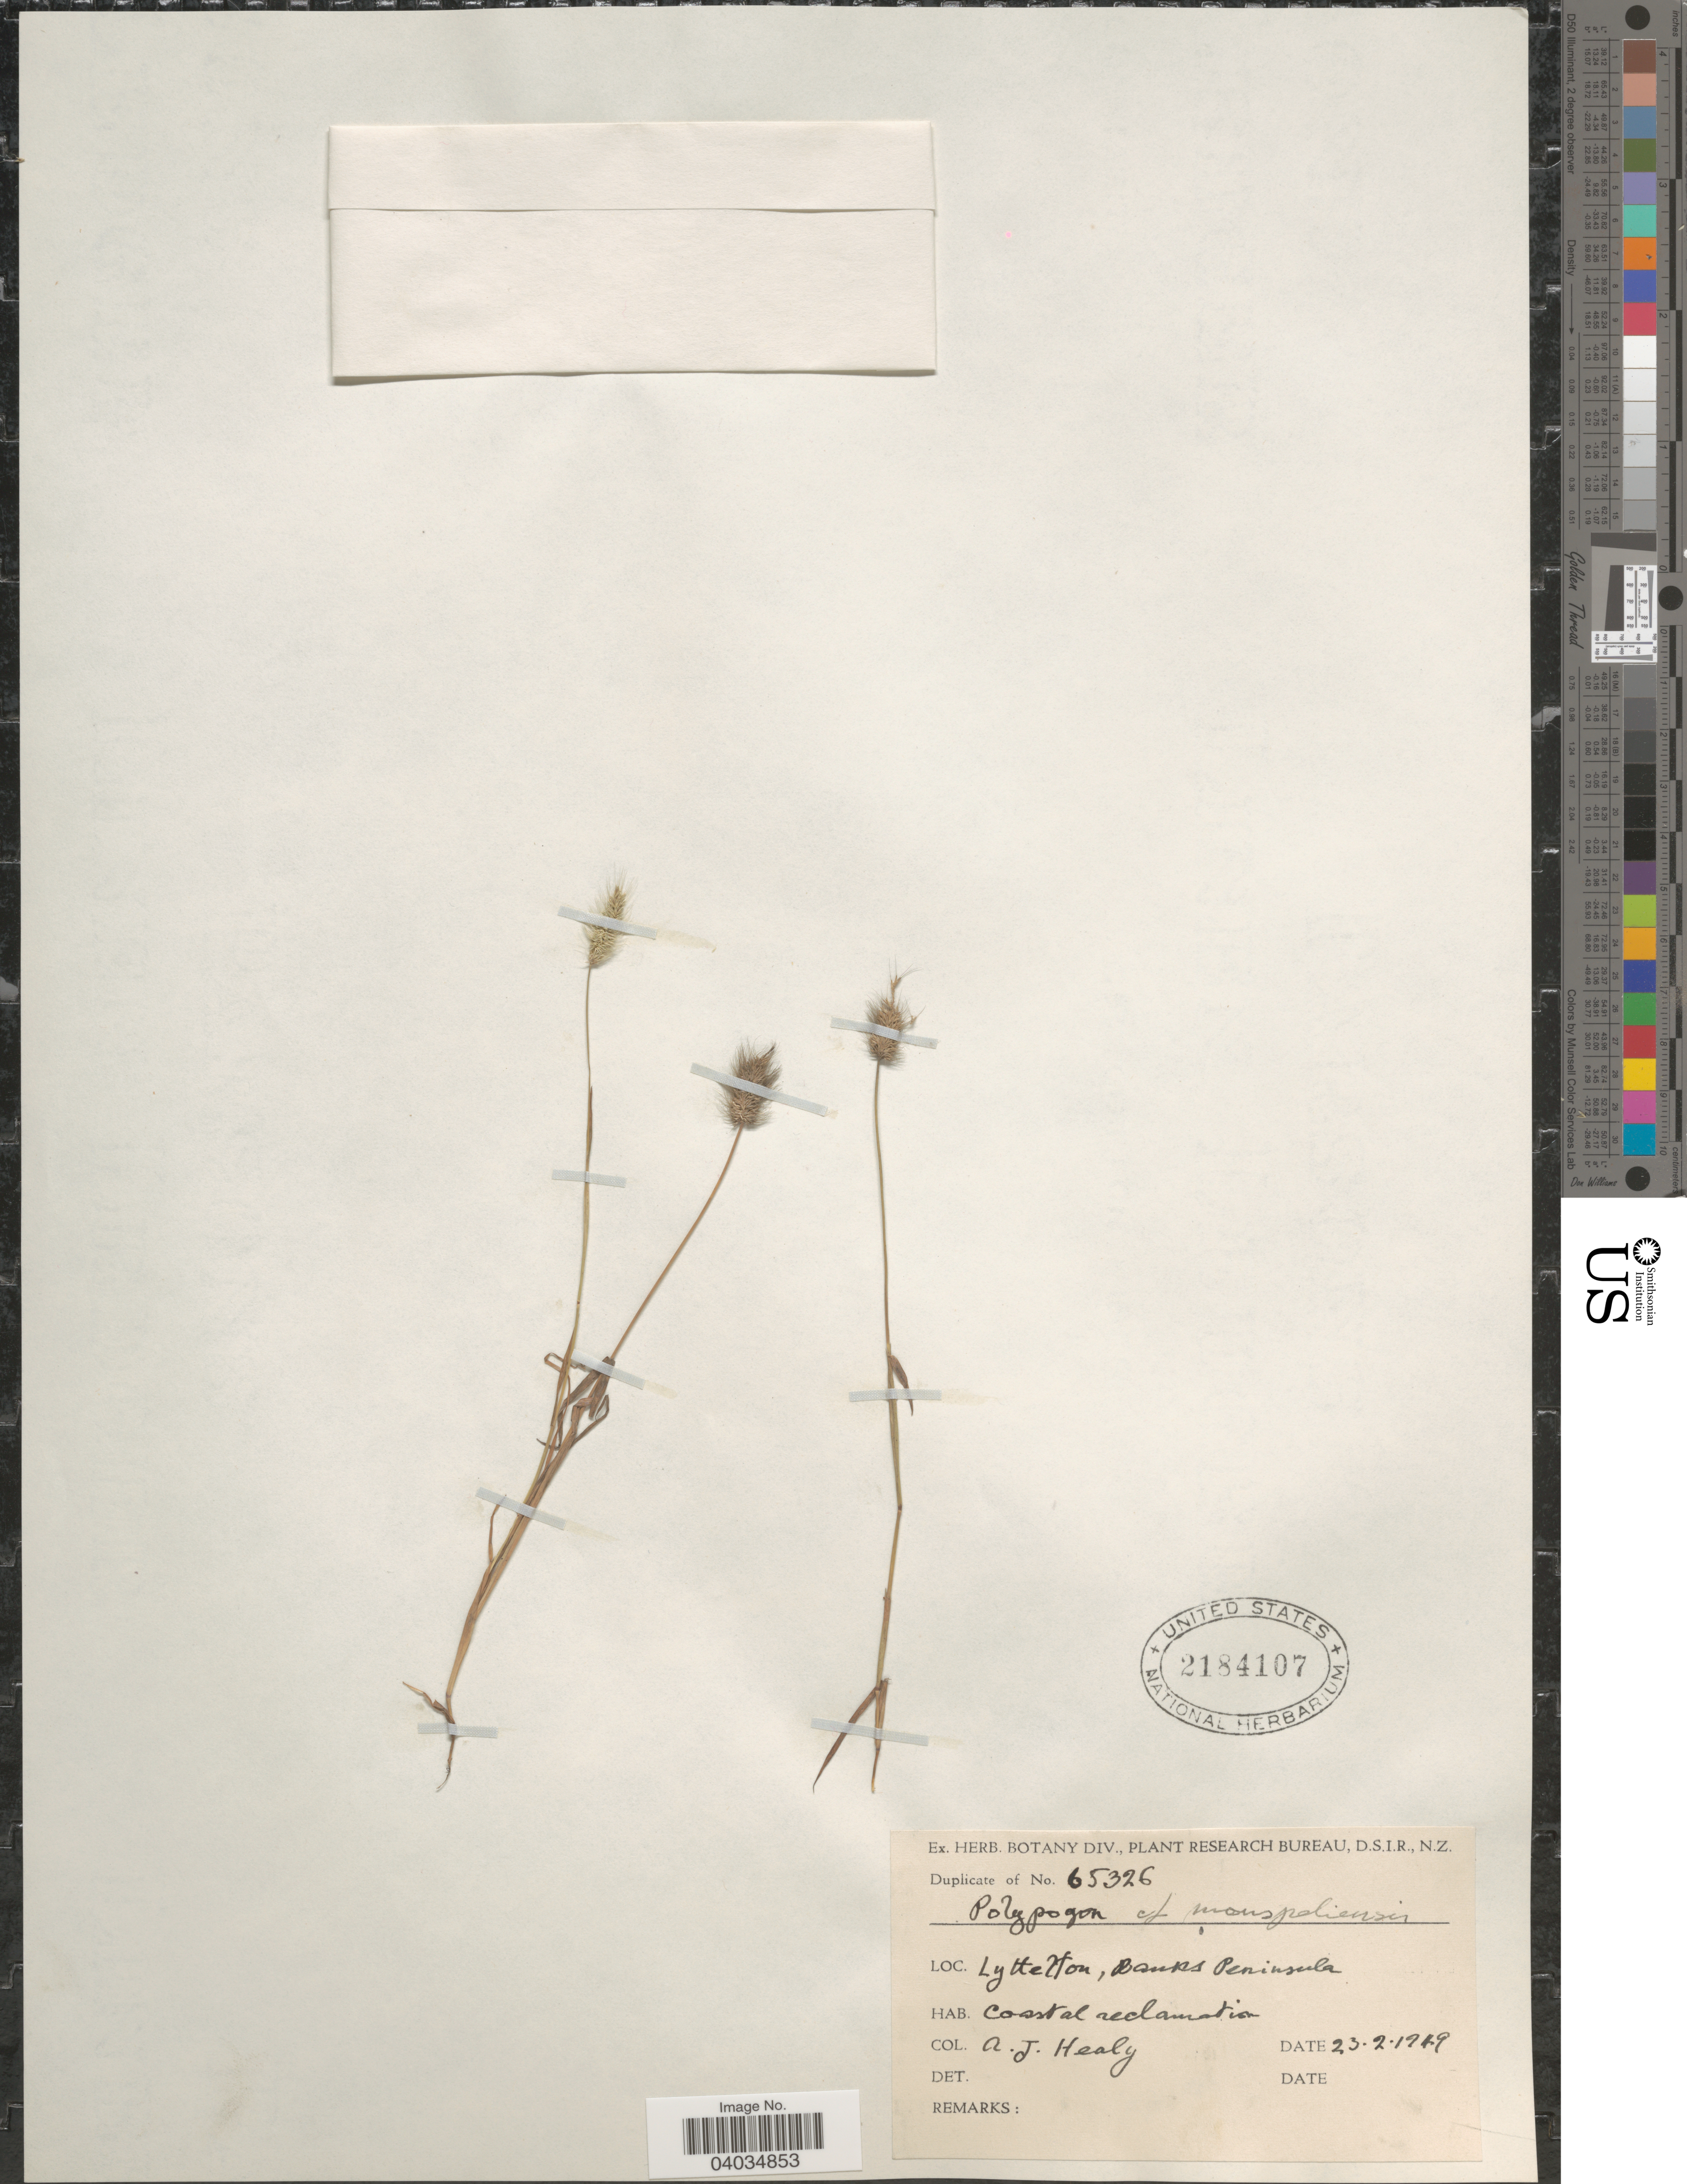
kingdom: Plantae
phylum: Tracheophyta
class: Liliopsida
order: Poales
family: Poaceae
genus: Polypogon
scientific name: Polypogon monspeliensis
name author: (L.) Desf.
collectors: A. Healy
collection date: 1949-02-23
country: New Zealand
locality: Lyttelton, Banks Peninsula.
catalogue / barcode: US 2184107